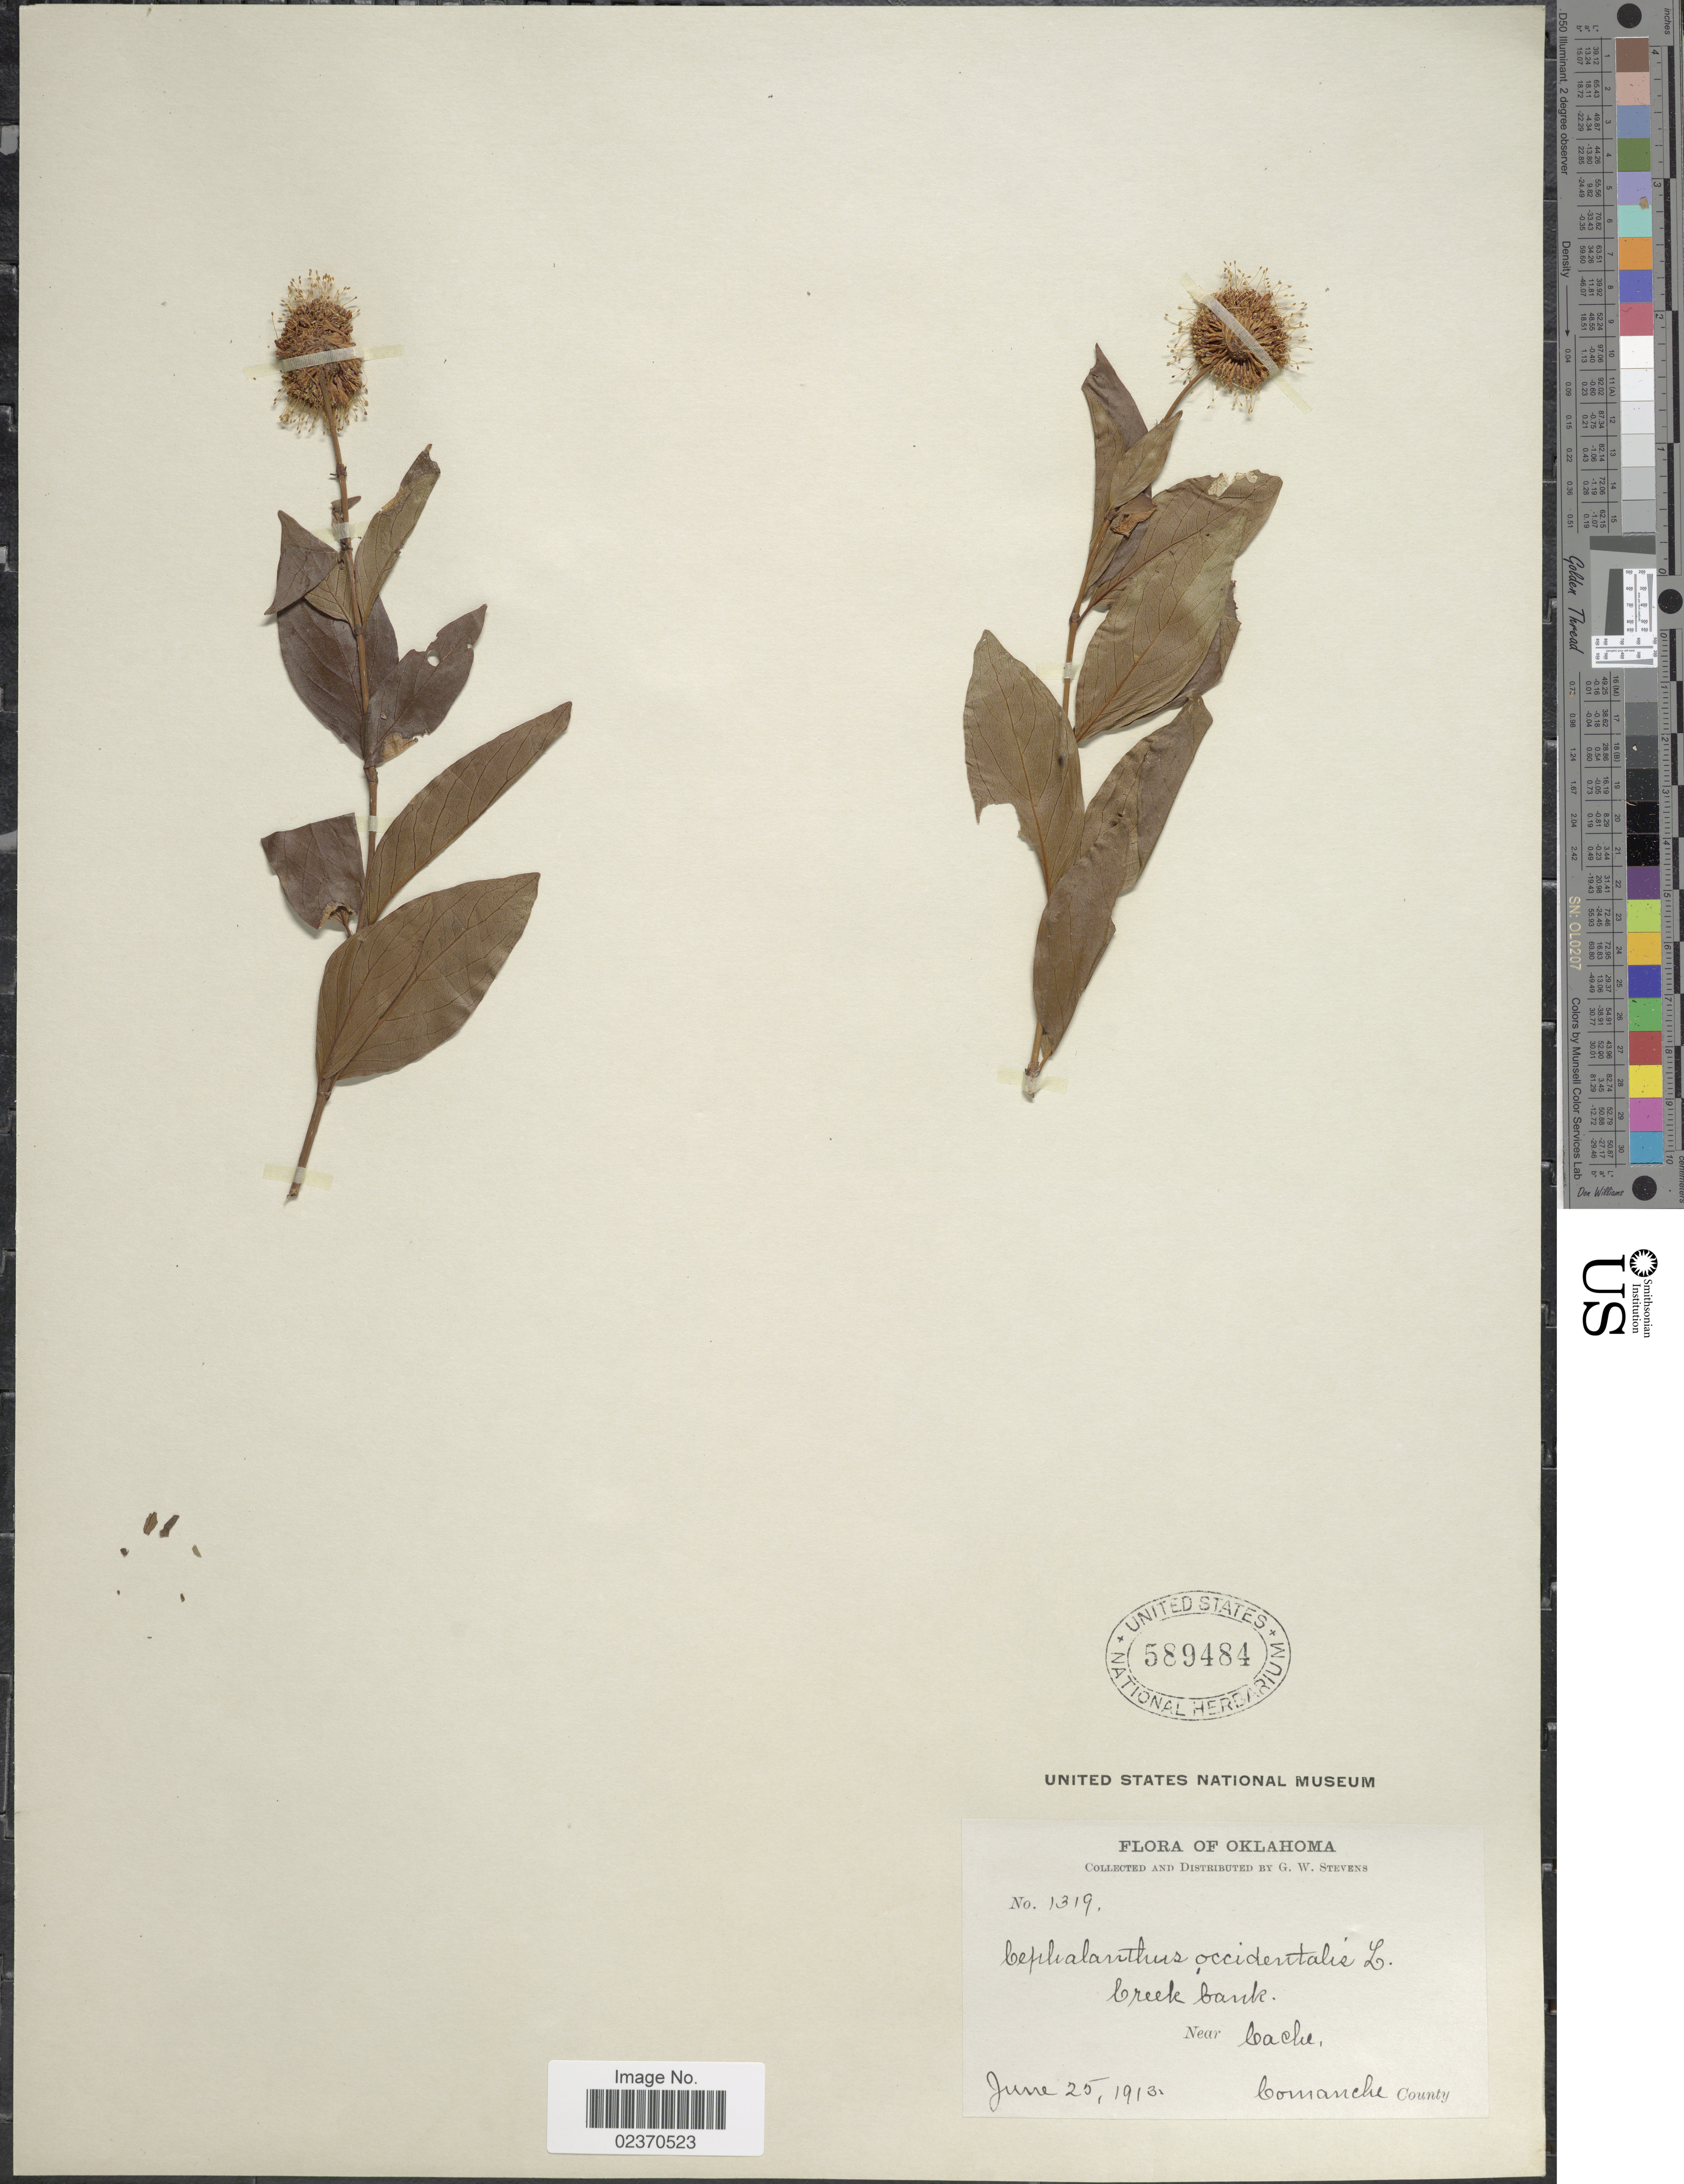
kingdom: Plantae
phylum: Tracheophyta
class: Magnoliopsida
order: Gentianales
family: Rubiaceae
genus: Cephalanthus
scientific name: Cephalanthus occidentalis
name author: L.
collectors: G. W. Stevens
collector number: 1319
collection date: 1913-06-25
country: United States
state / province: Oklahoma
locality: Creek bank. Near Cache, Comache County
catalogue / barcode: US 589484